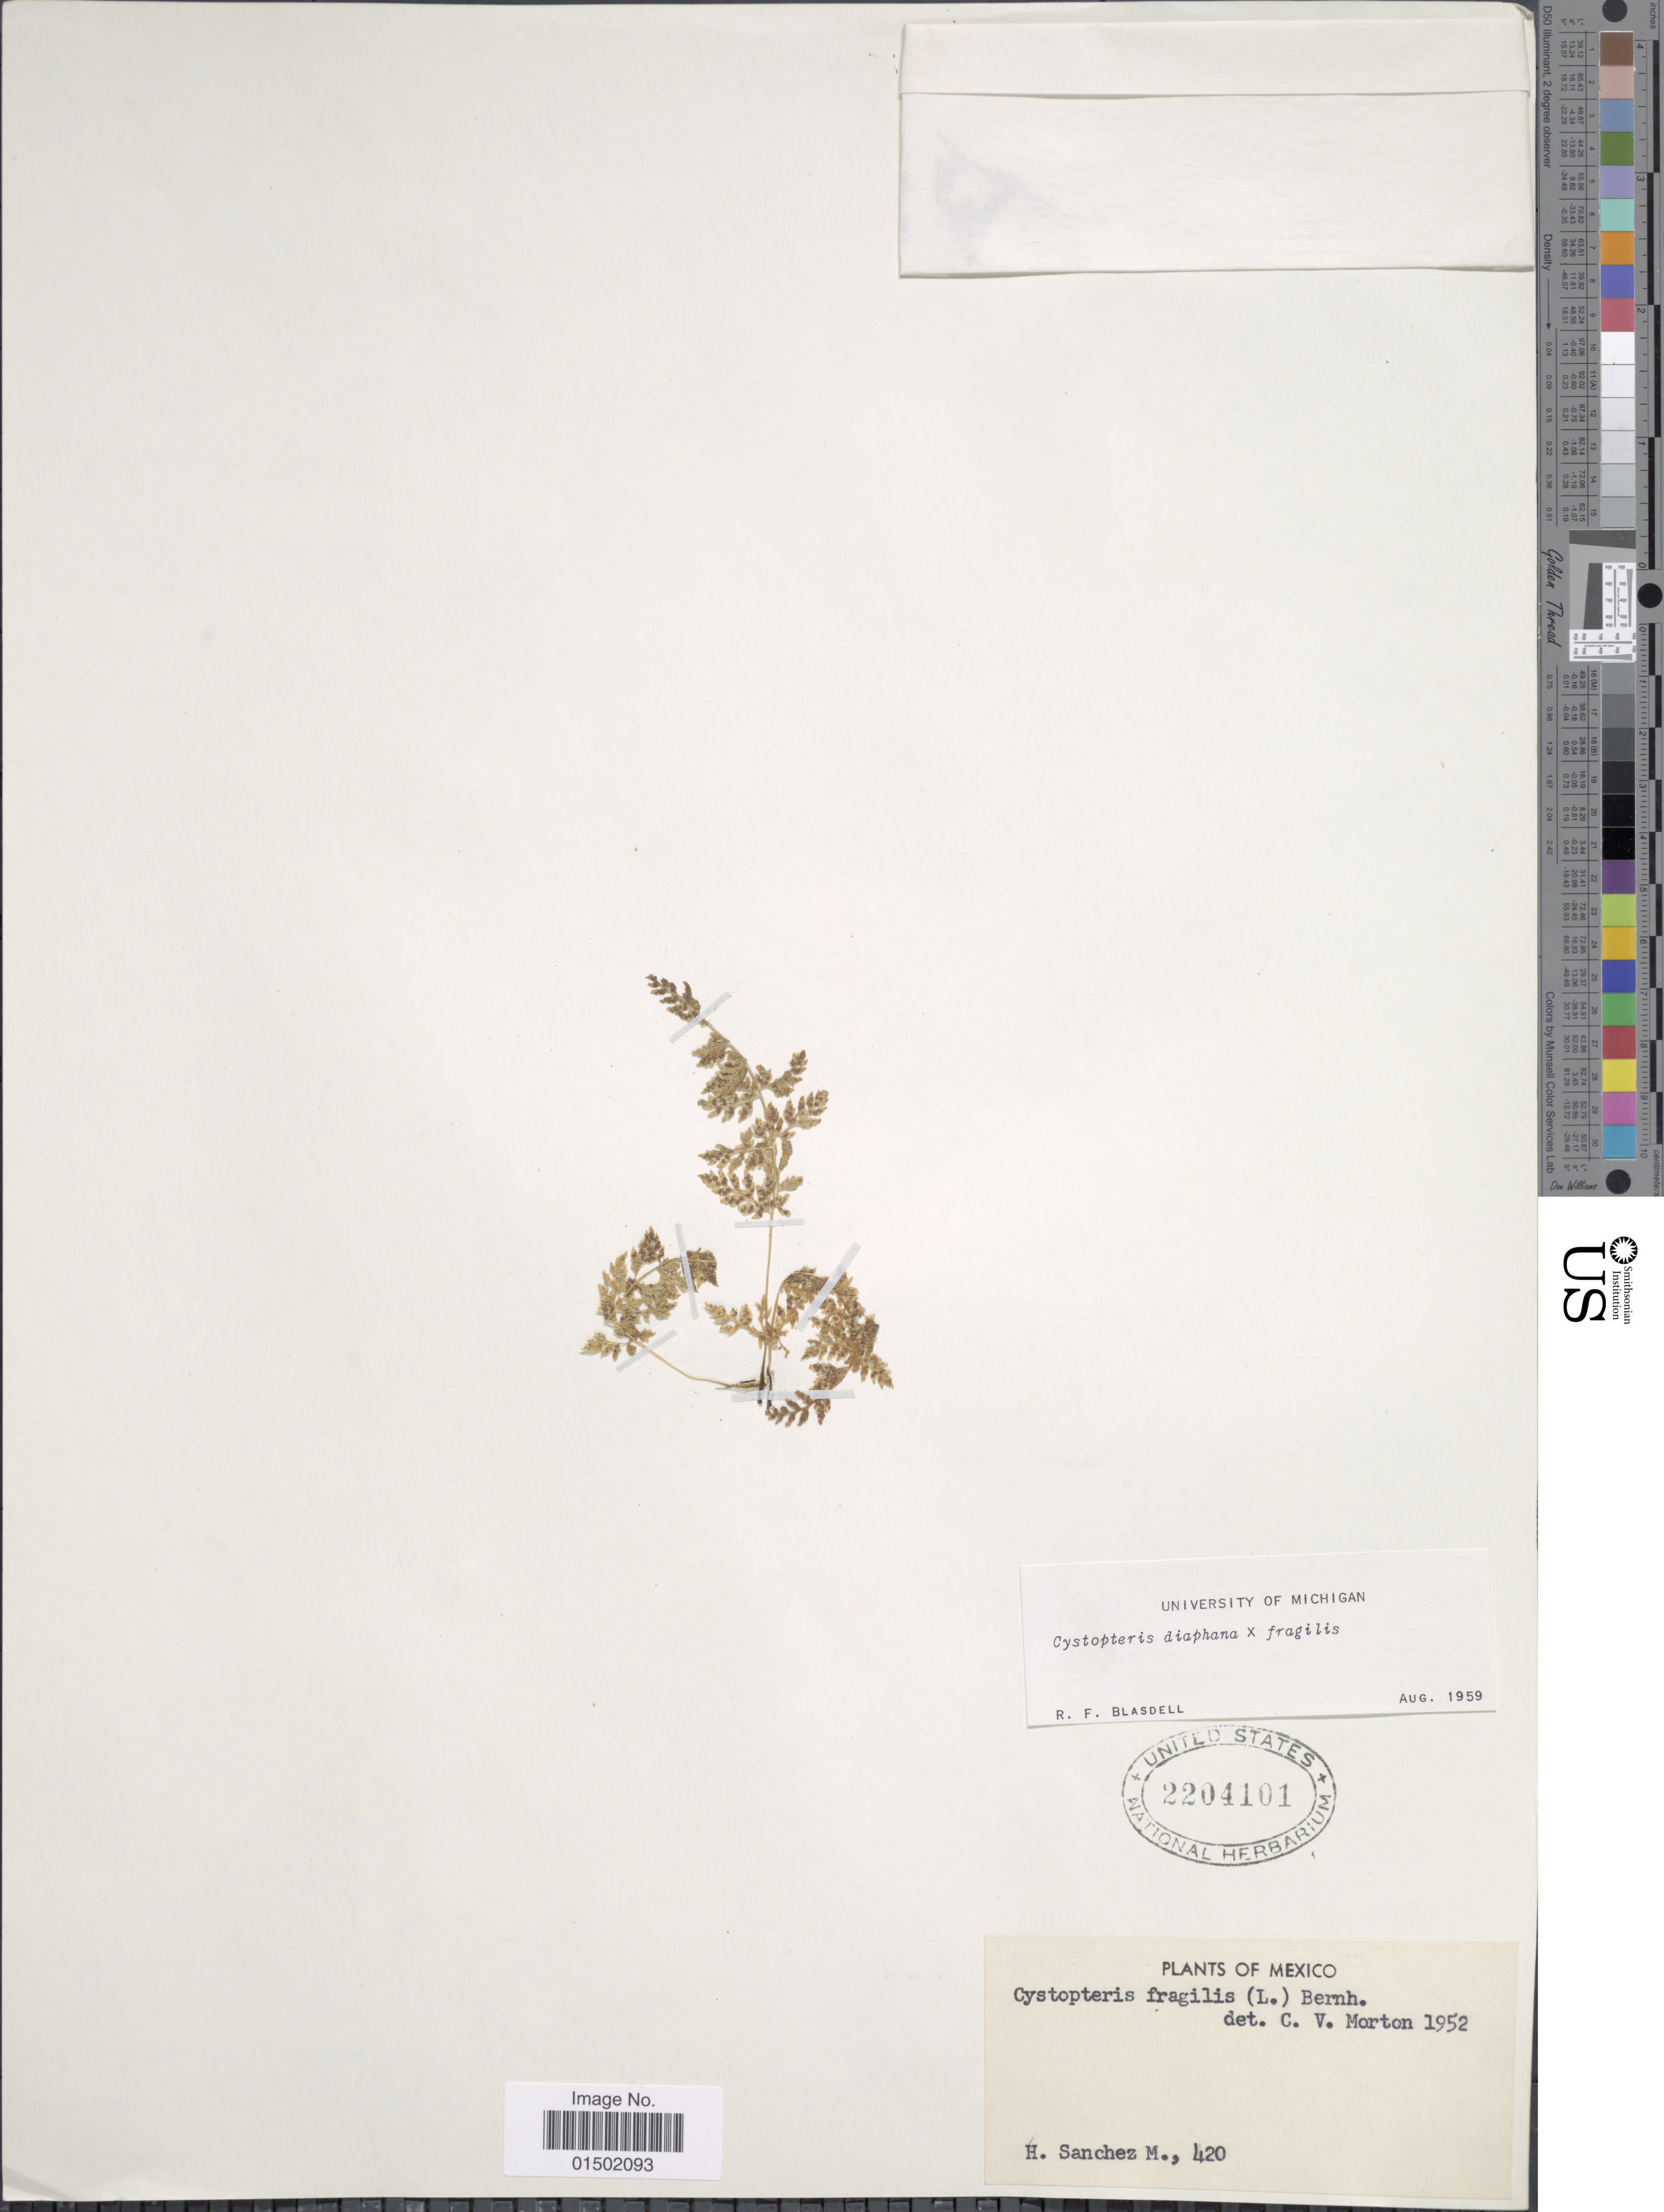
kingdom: Plantae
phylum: Tracheophyta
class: Polypodiopsida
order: Polypodiales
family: Cystopteridaceae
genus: Cystopteris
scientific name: Cystopteris diaphana x C. fragilis (L.) Bernh.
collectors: H. Sánchez-Mejorada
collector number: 420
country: Mexico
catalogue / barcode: US 2204101